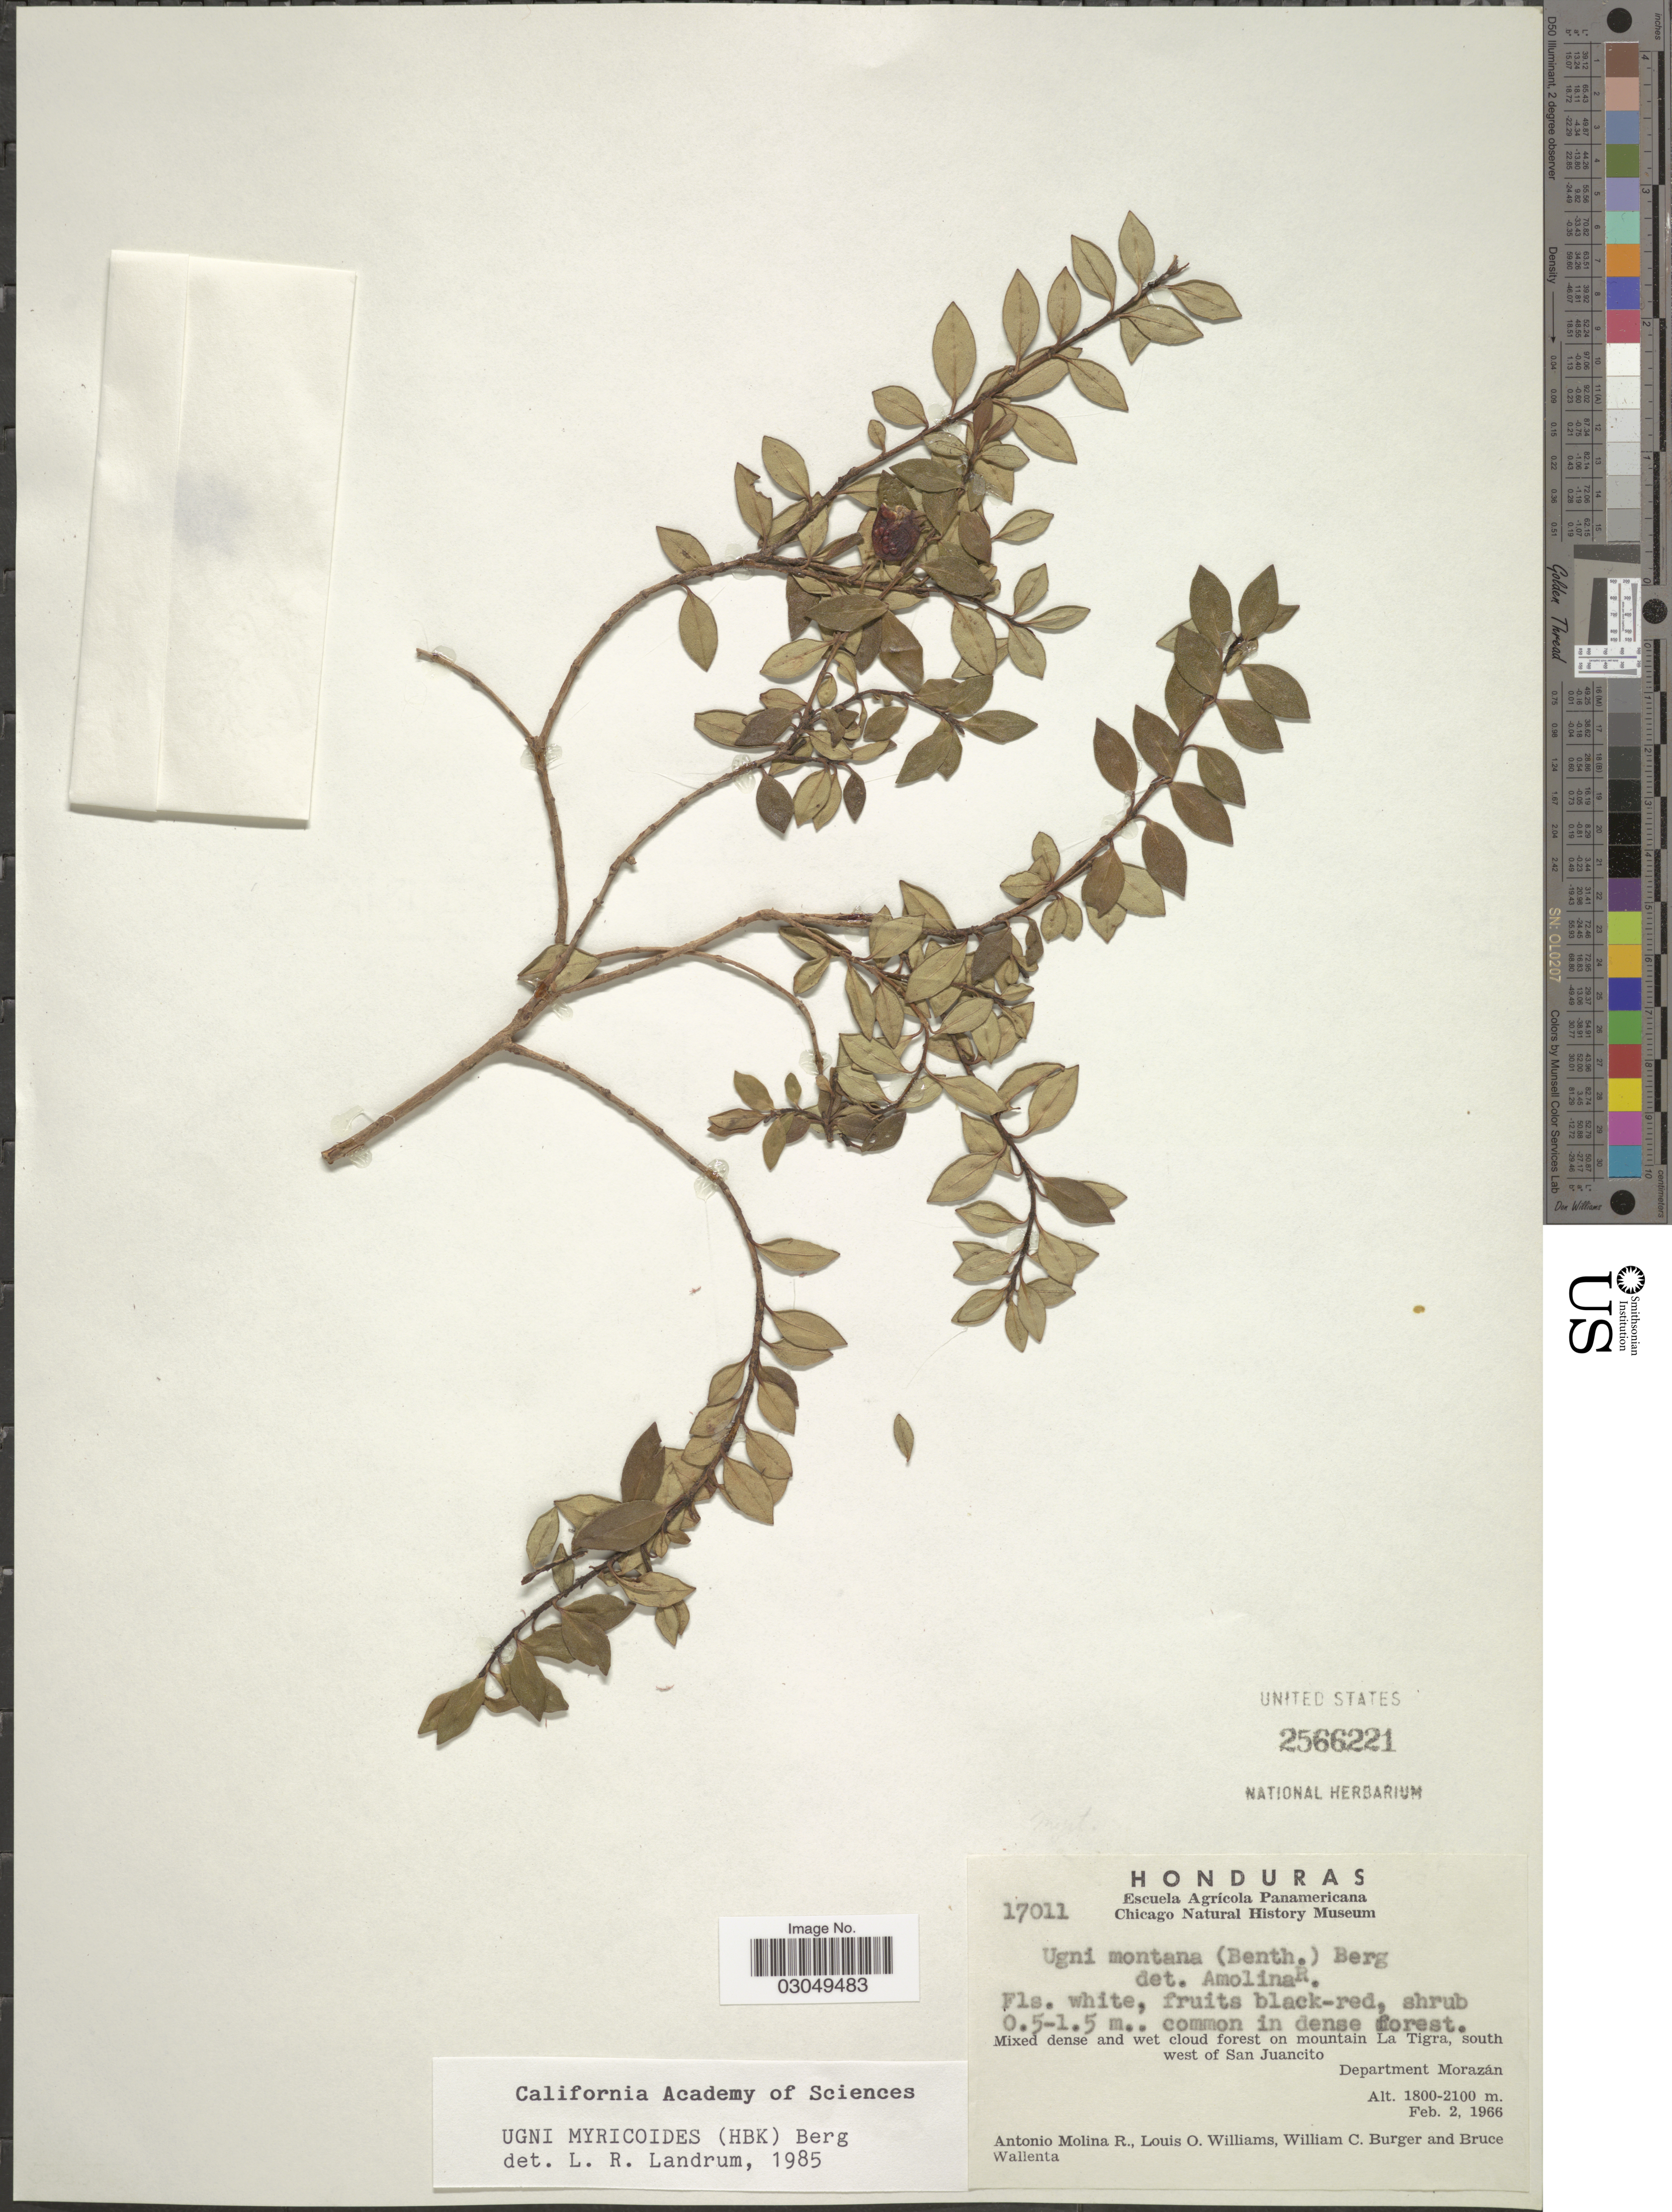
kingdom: Plantae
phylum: Tracheophyta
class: Magnoliopsida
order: Myrtales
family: Myrtaceae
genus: Ugni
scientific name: Ugni myricoides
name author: (Kunth) O. Berg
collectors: A. Molina R., L. O. Williams, W. Burger & B. Wallenta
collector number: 17011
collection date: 1966-02-02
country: Honduras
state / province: Fco. Morazán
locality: Mixed dense and wet cloud forest on mountain La Tigra, south west of San Juancito, Department Morazán.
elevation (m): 1800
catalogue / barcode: US 2566221